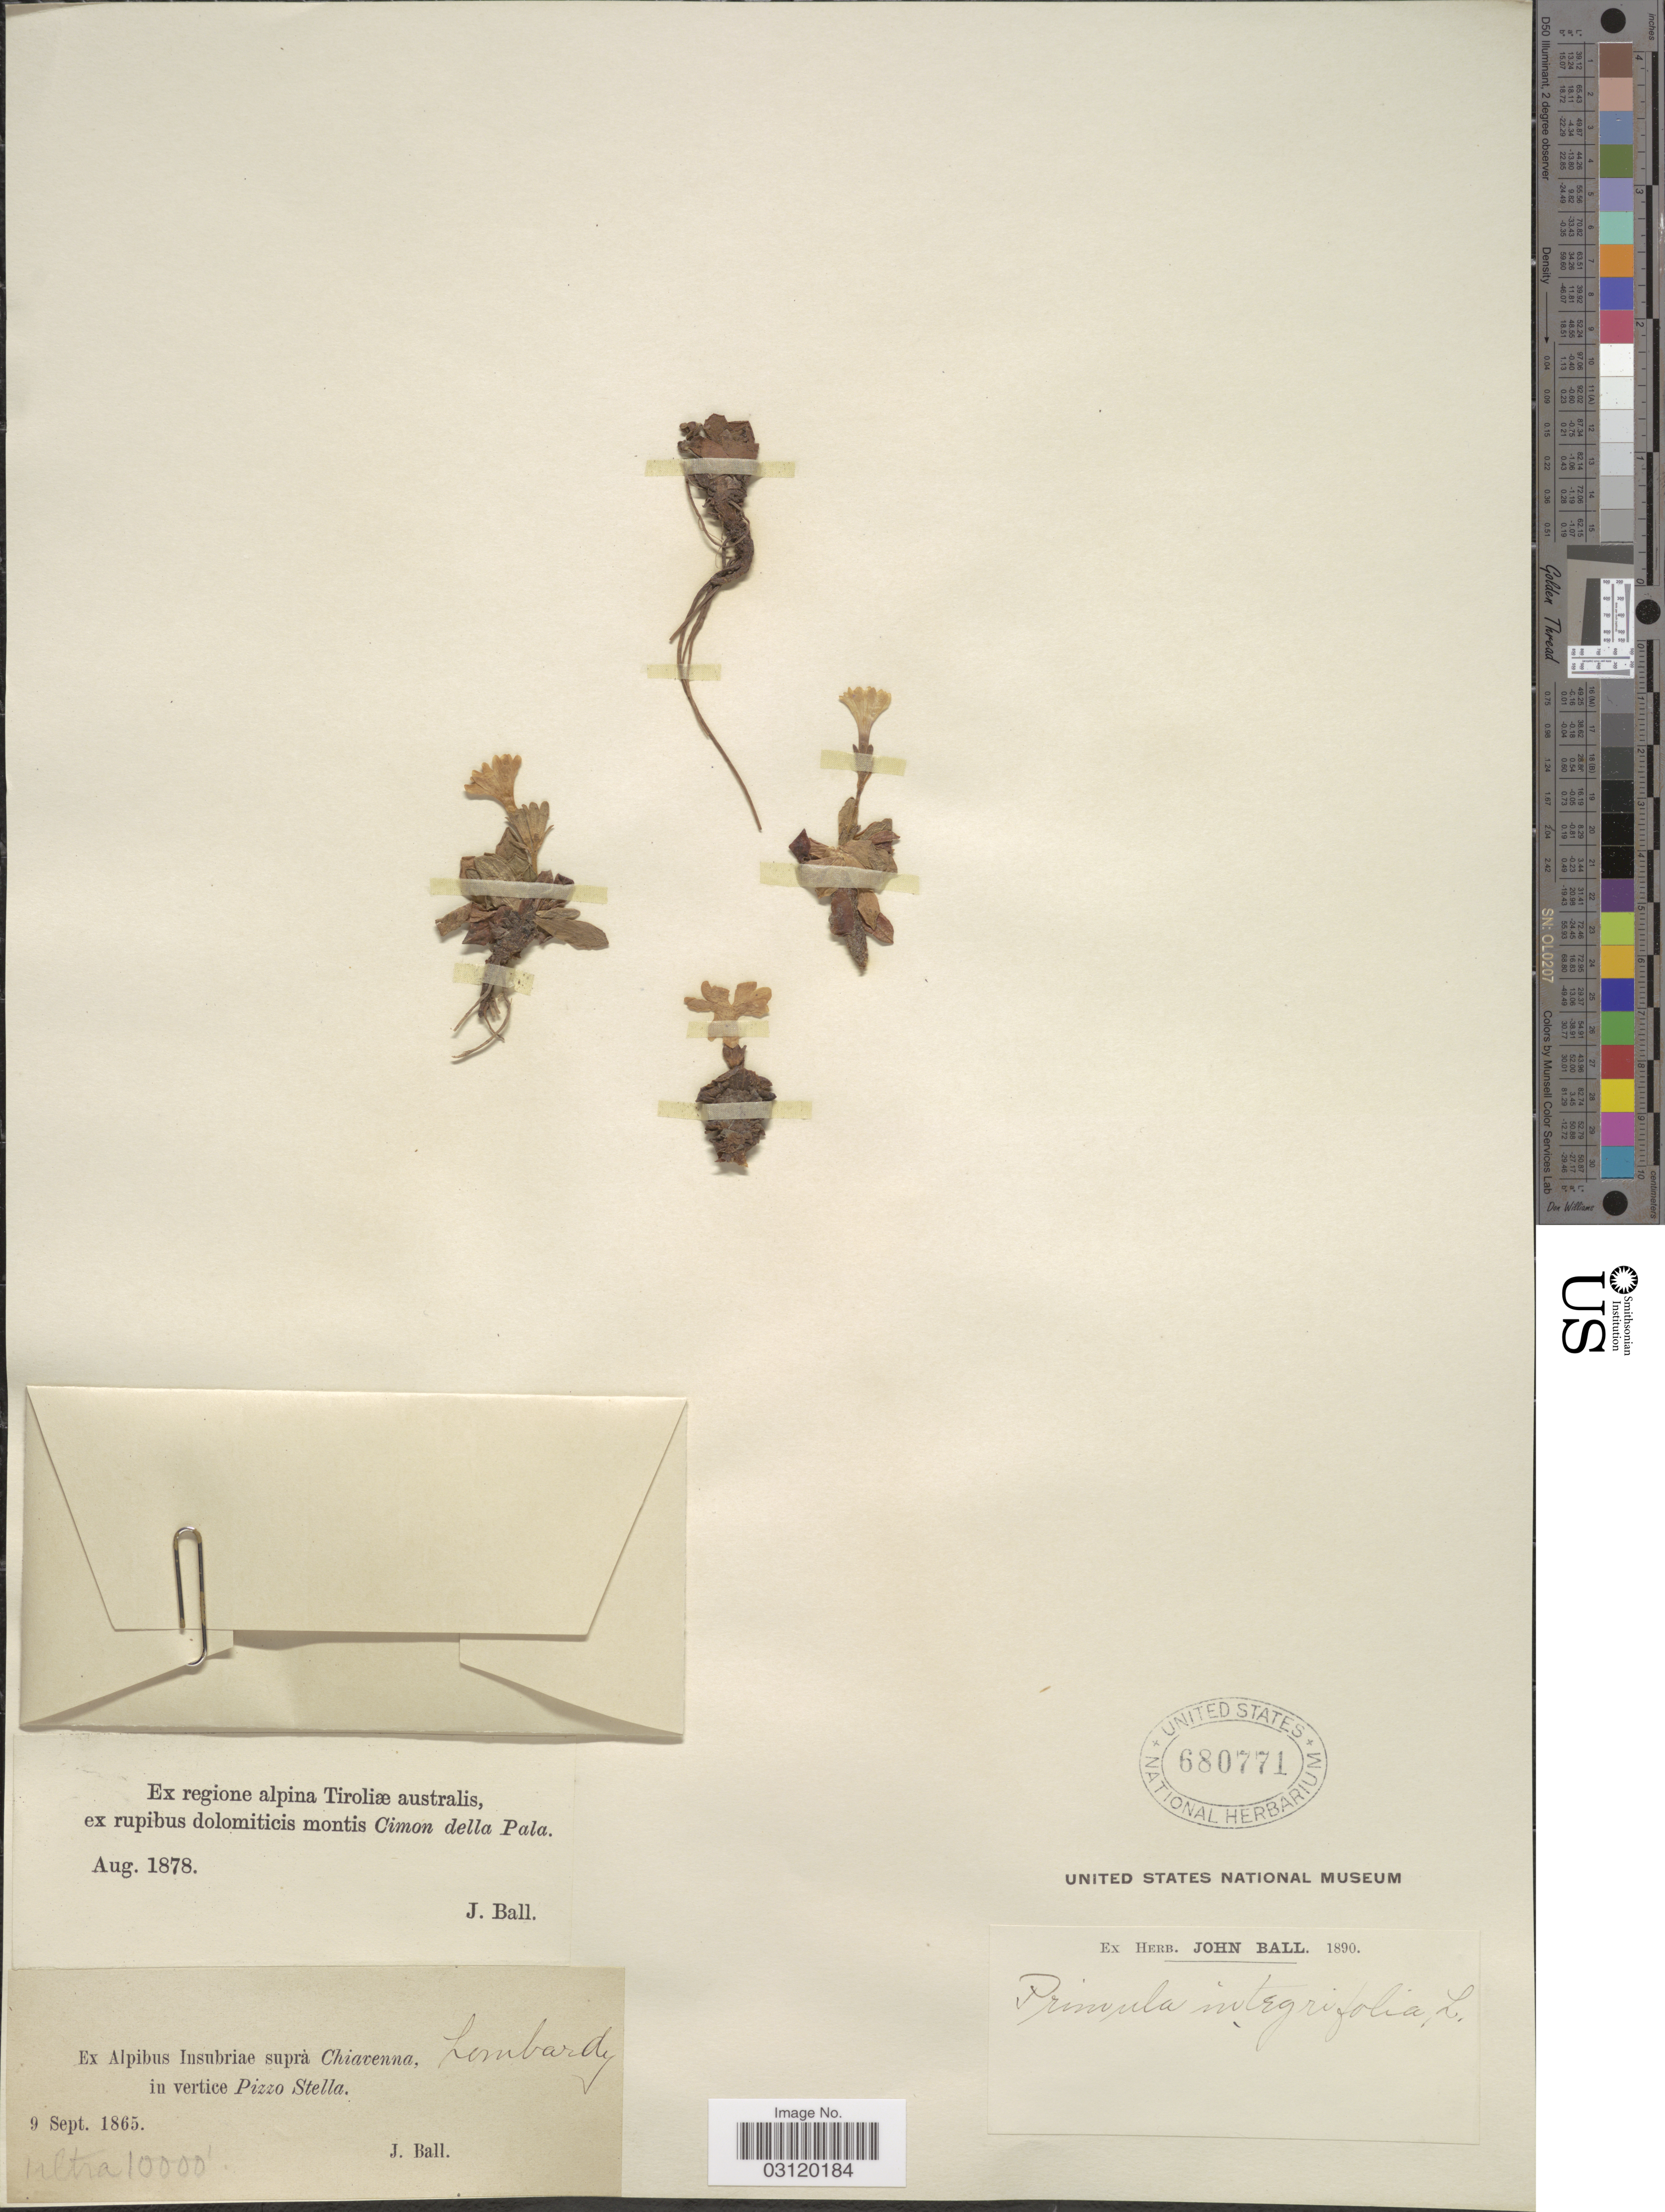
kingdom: Plantae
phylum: Tracheophyta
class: Magnoliopsida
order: Ericales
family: Primulaceae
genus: Primula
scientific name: Primula integrifolia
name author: L.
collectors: J. Ball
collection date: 1878-08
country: Austria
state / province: Tirol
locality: Ex regione alpina Tiroliæ australis, ex rupibus dolomiticis montis Cimon della Pala.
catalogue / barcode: US 680771